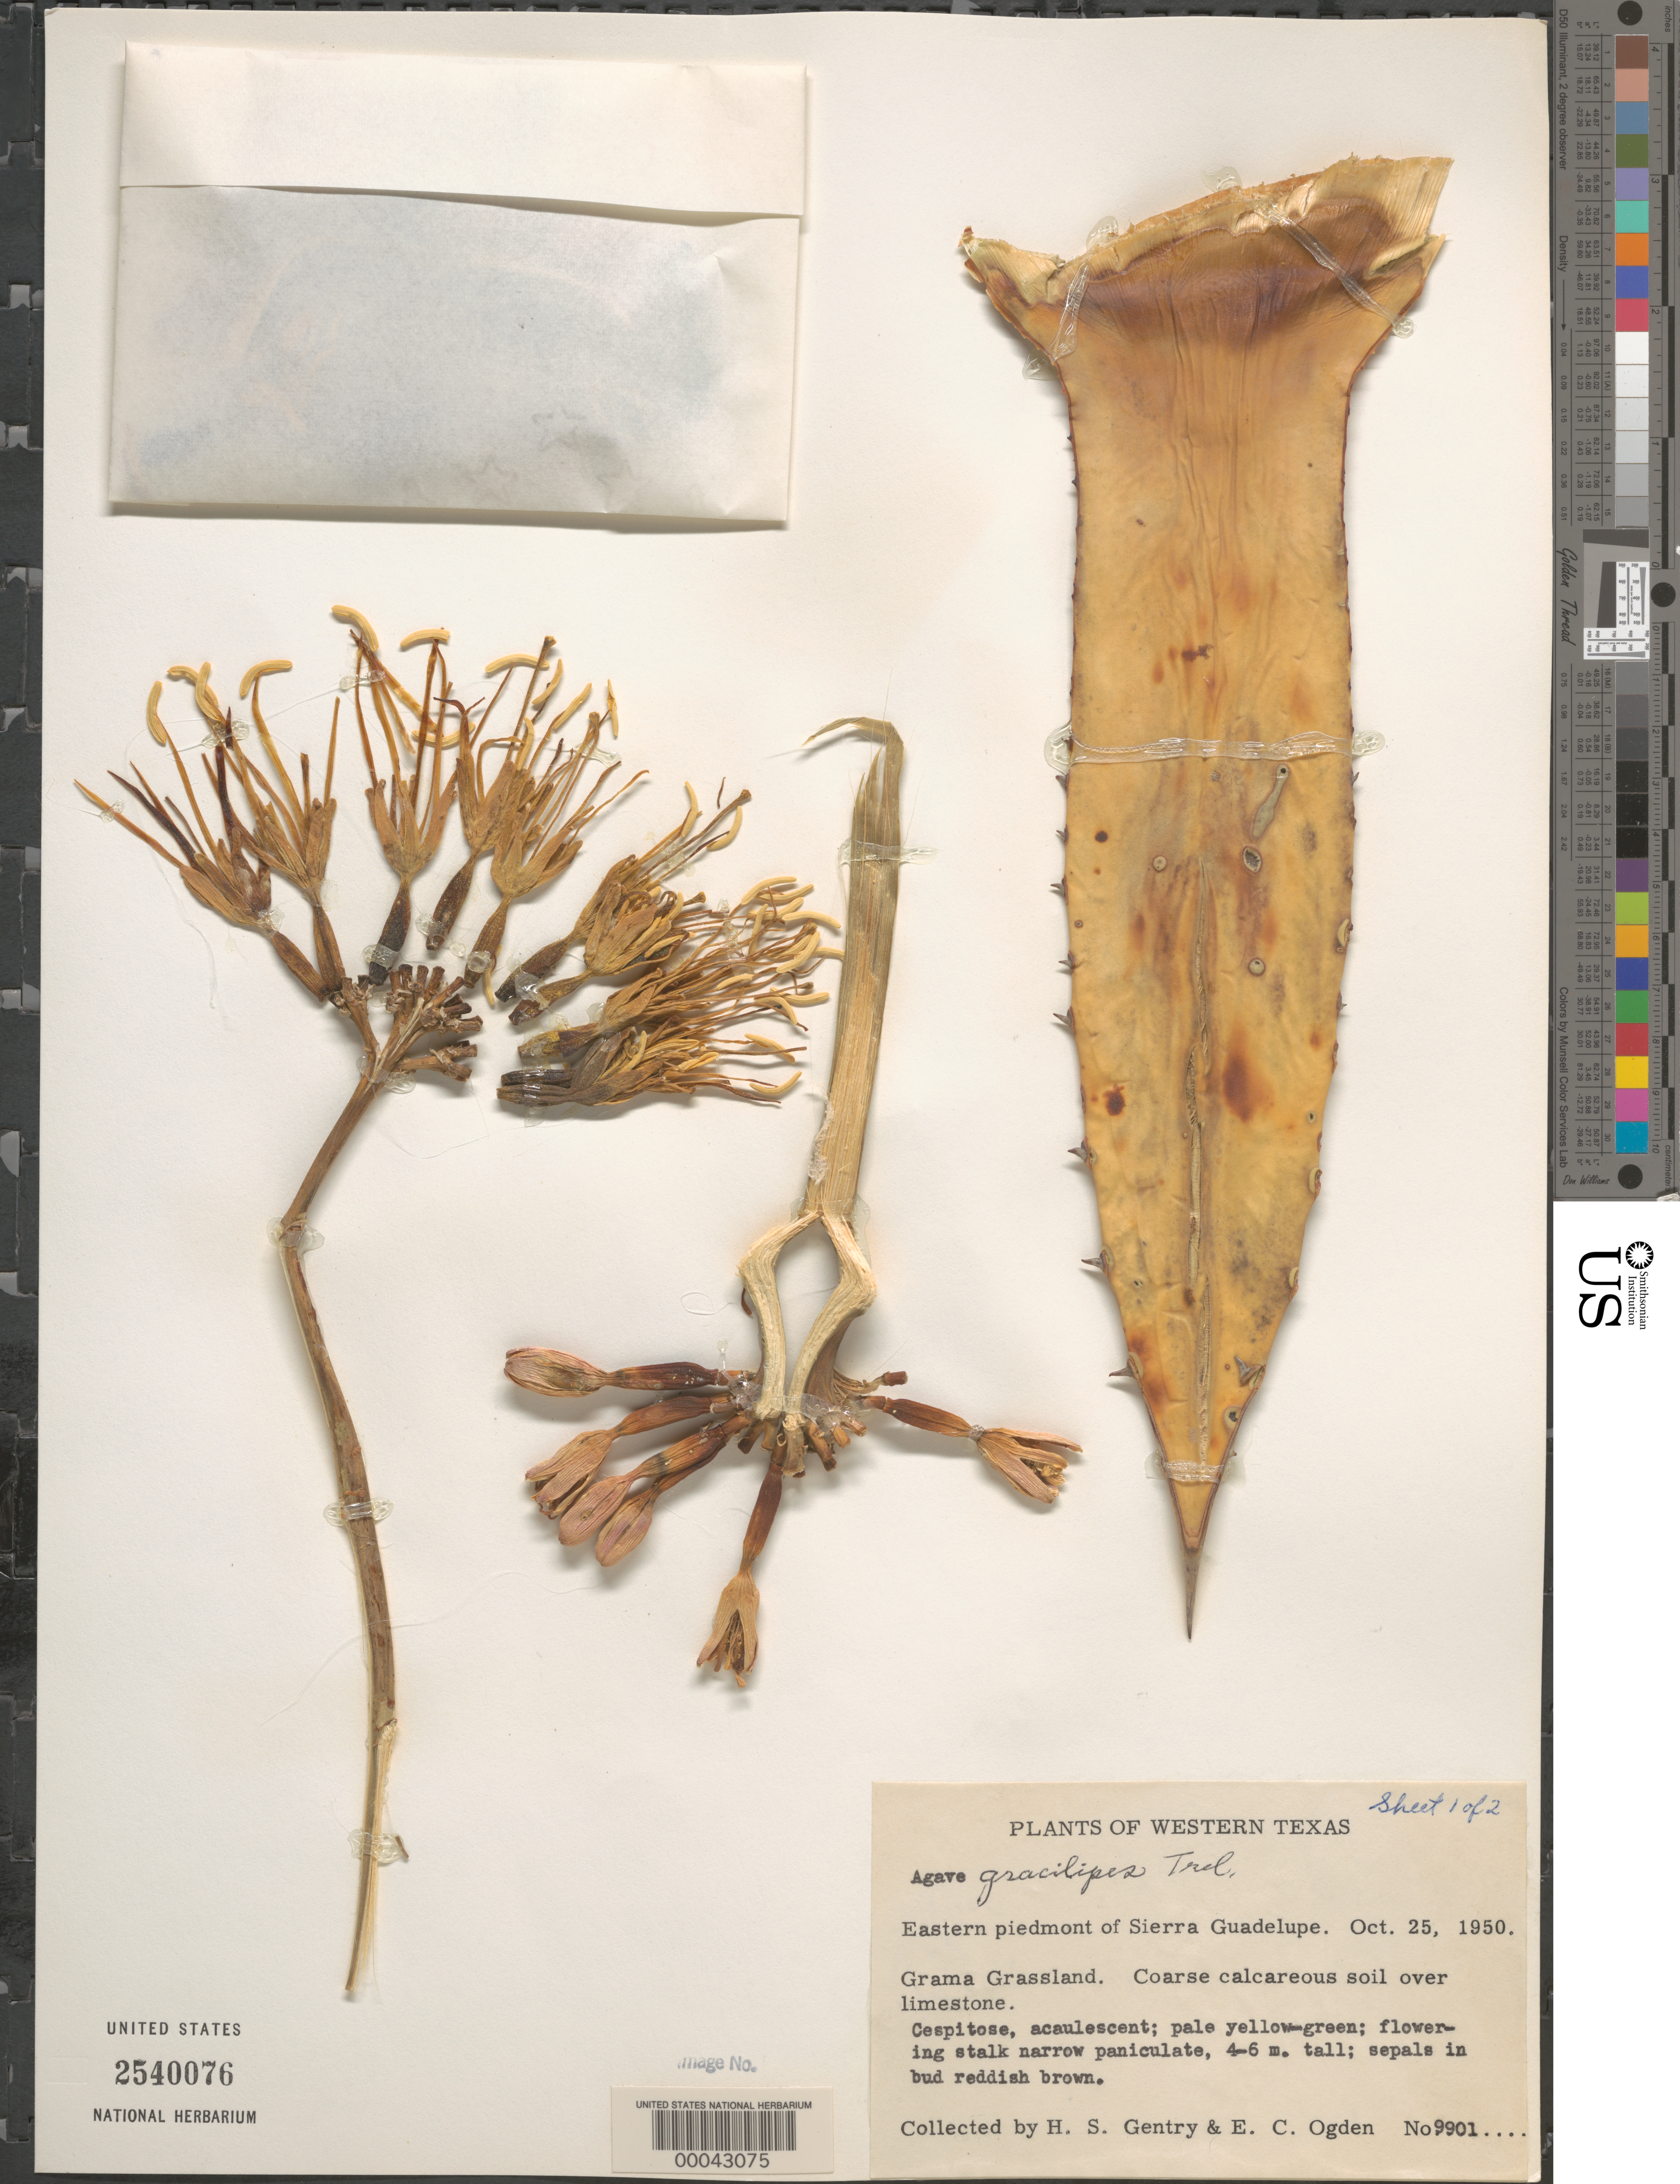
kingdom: Plantae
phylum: Tracheophyta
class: Liliopsida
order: Asparagales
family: Asparagaceae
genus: Agave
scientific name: Agave gracilipes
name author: Trel.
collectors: H. S. Gentry & E. Ogden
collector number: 9901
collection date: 1950-10-25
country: United States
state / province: Texas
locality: Western Texas. Eastern piedmont of Sierra Guadelupe. Grama Grassland.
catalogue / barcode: US 2540076